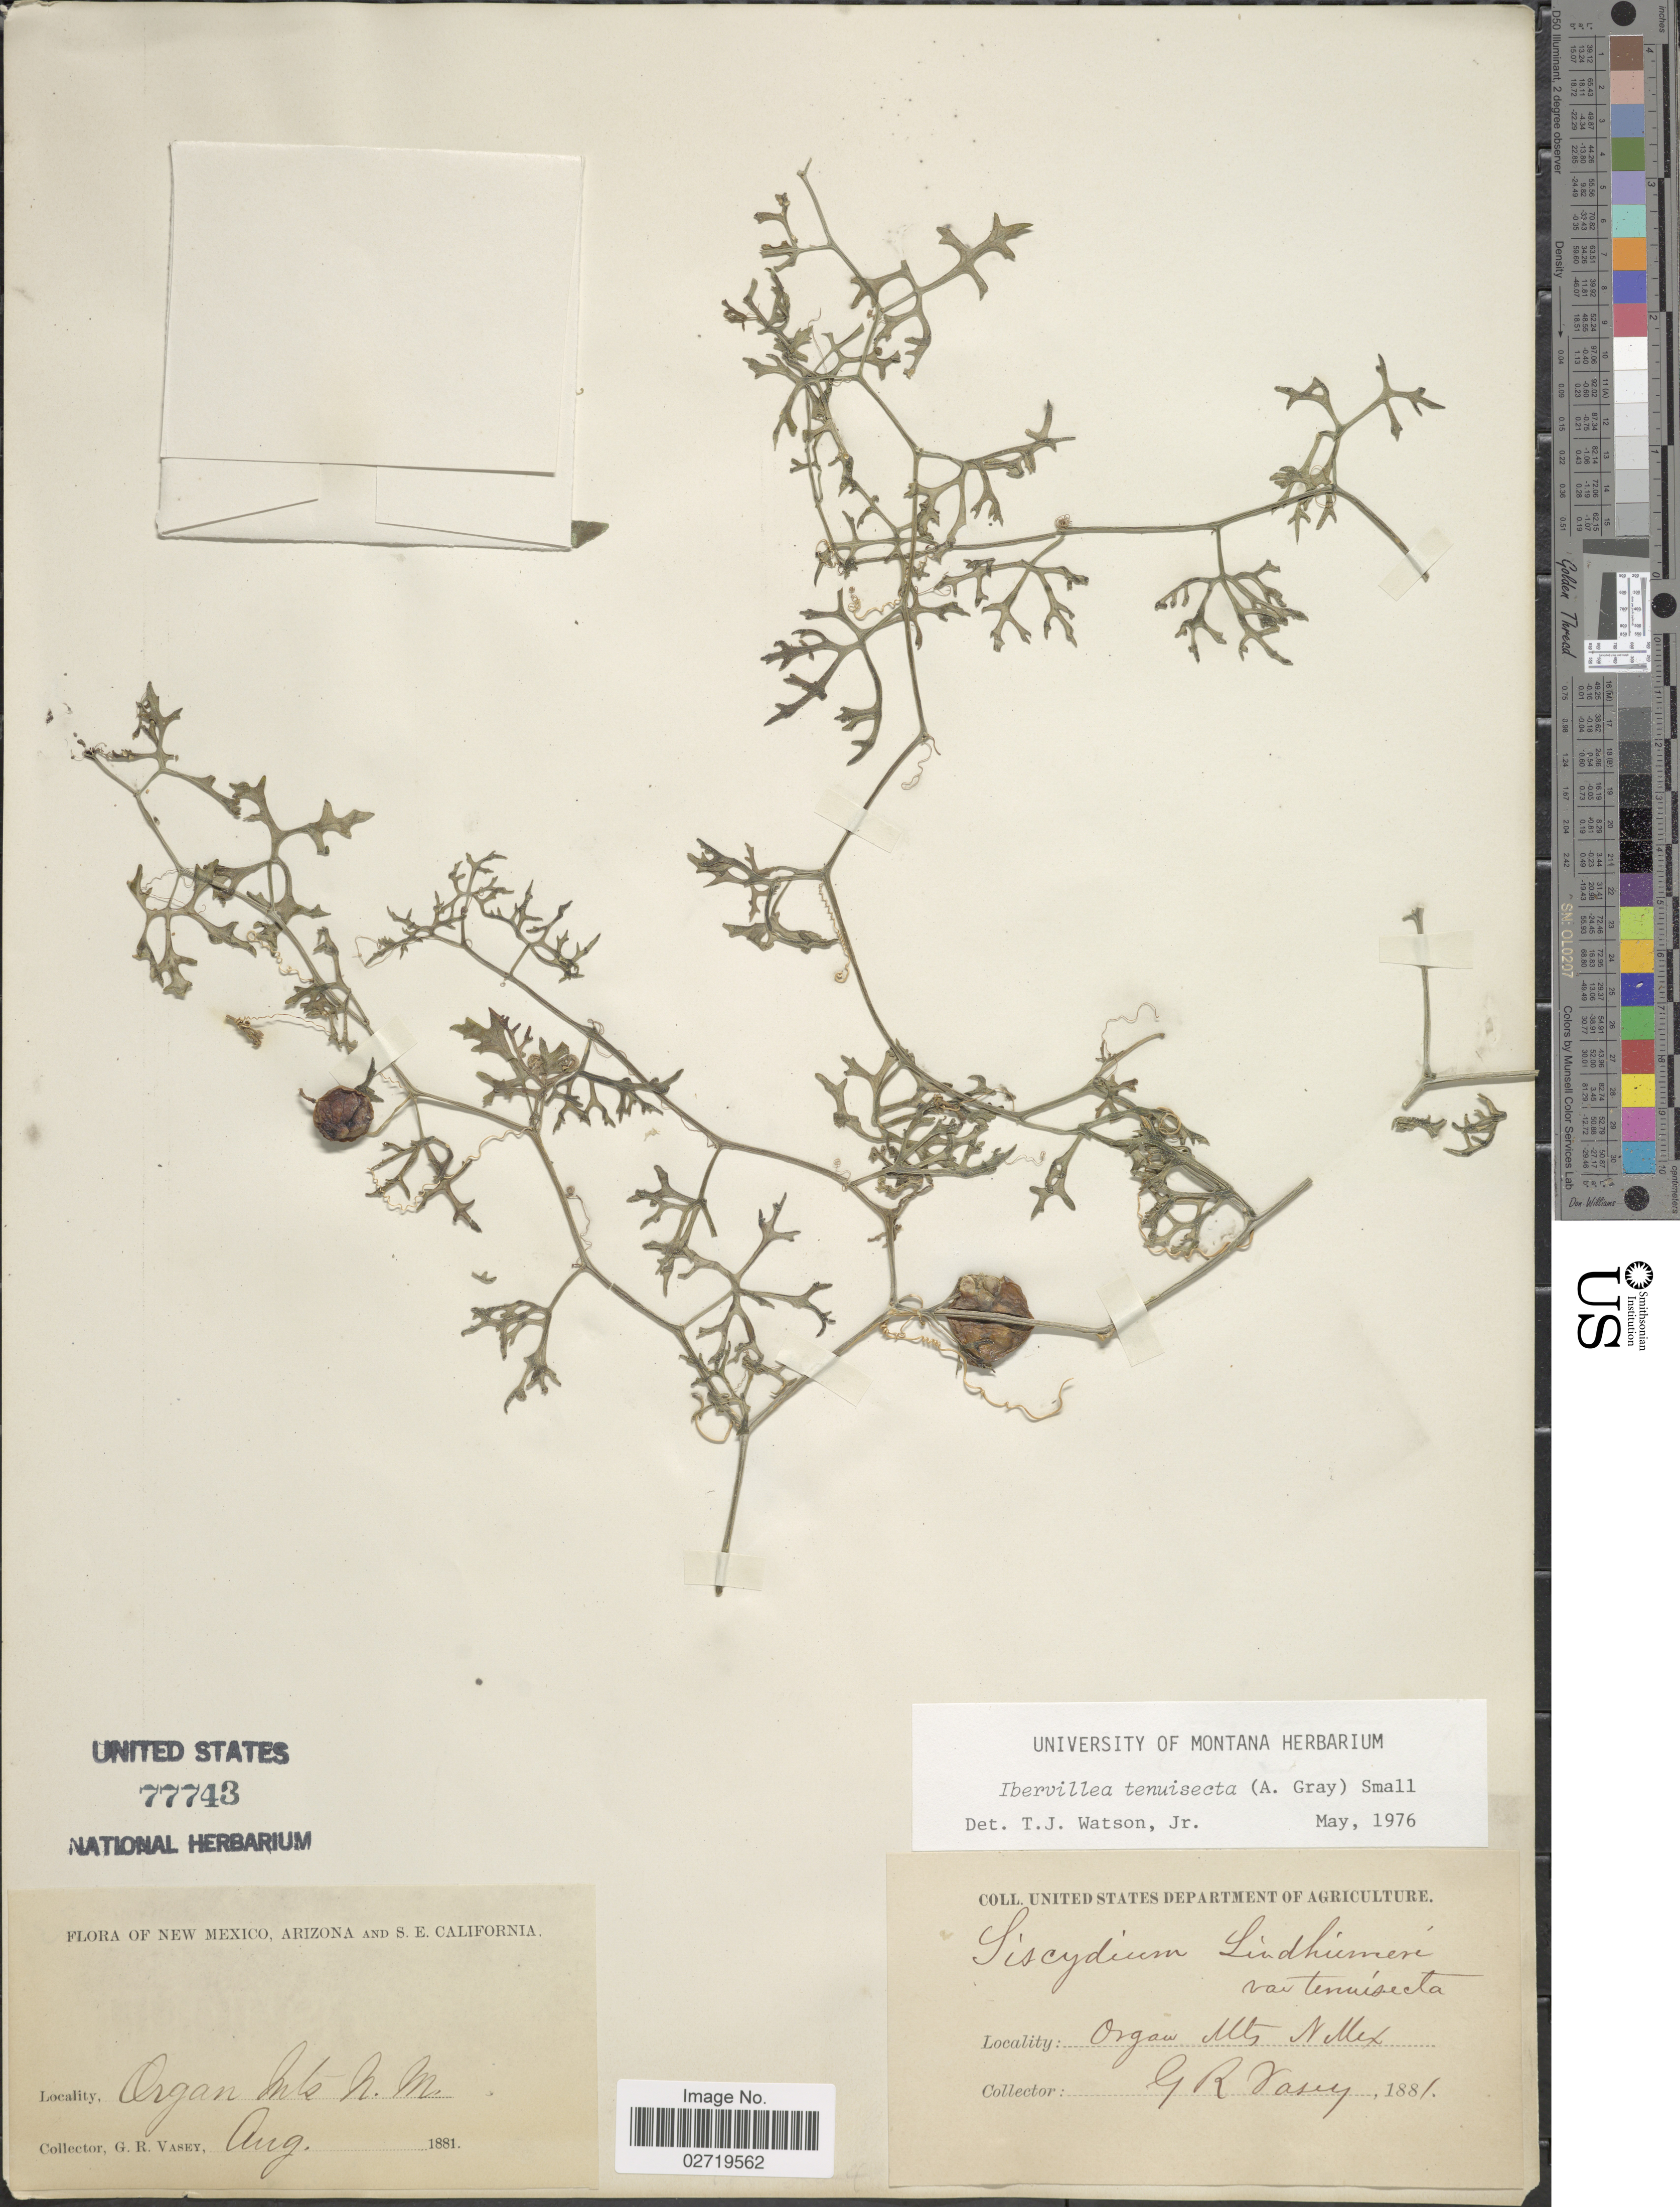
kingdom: Plantae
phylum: Tracheophyta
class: Magnoliopsida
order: Cucurbitales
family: Cucurbitaceae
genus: Ibervillea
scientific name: Ibervillea lindheimeri var. tenuisecta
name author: (A. Gray) M.C. Johnst.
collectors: G. R. Vasey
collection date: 1881-08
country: United States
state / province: New Mexico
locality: Organ Mts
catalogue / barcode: US 77743